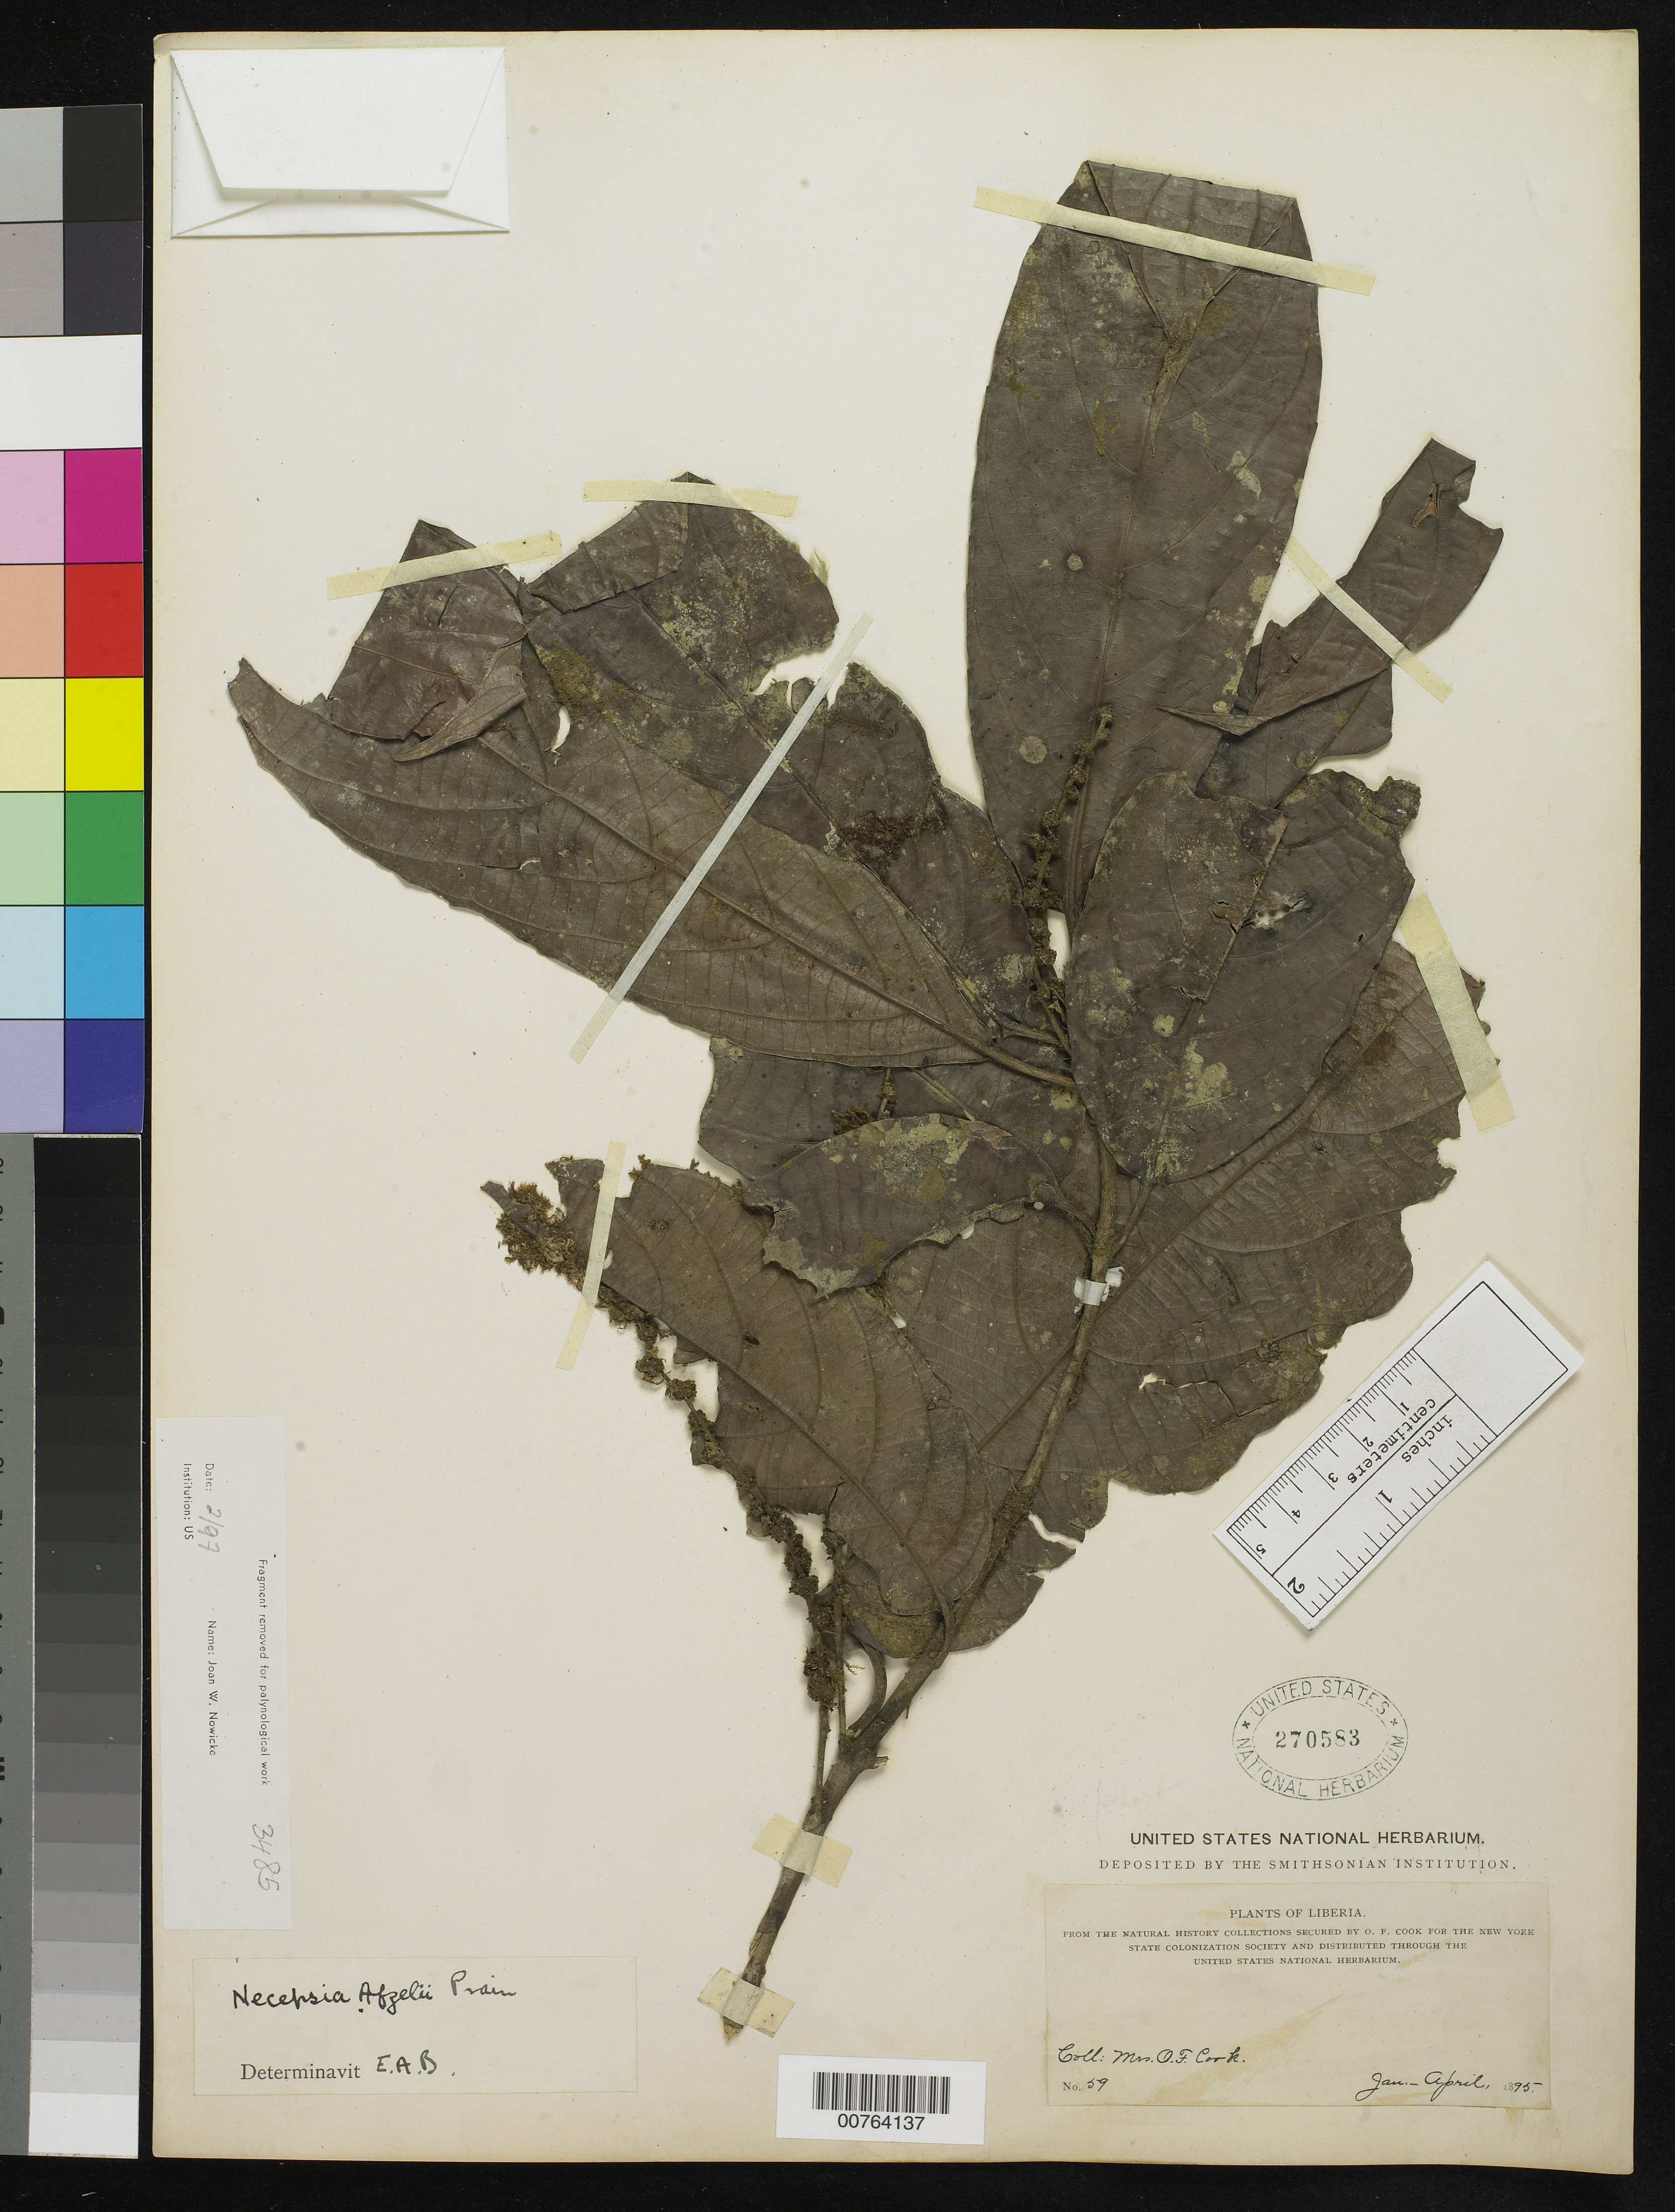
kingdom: Plantae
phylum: Tracheophyta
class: Magnoliopsida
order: Malpighiales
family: Euphorbiaceae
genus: Necepsia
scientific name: Necepsia afzelii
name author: Prain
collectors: Alice C. Cook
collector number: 59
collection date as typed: Jan 1895 to -- Apr 1895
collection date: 1895-01/1895-04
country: Liberia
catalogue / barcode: US 270583